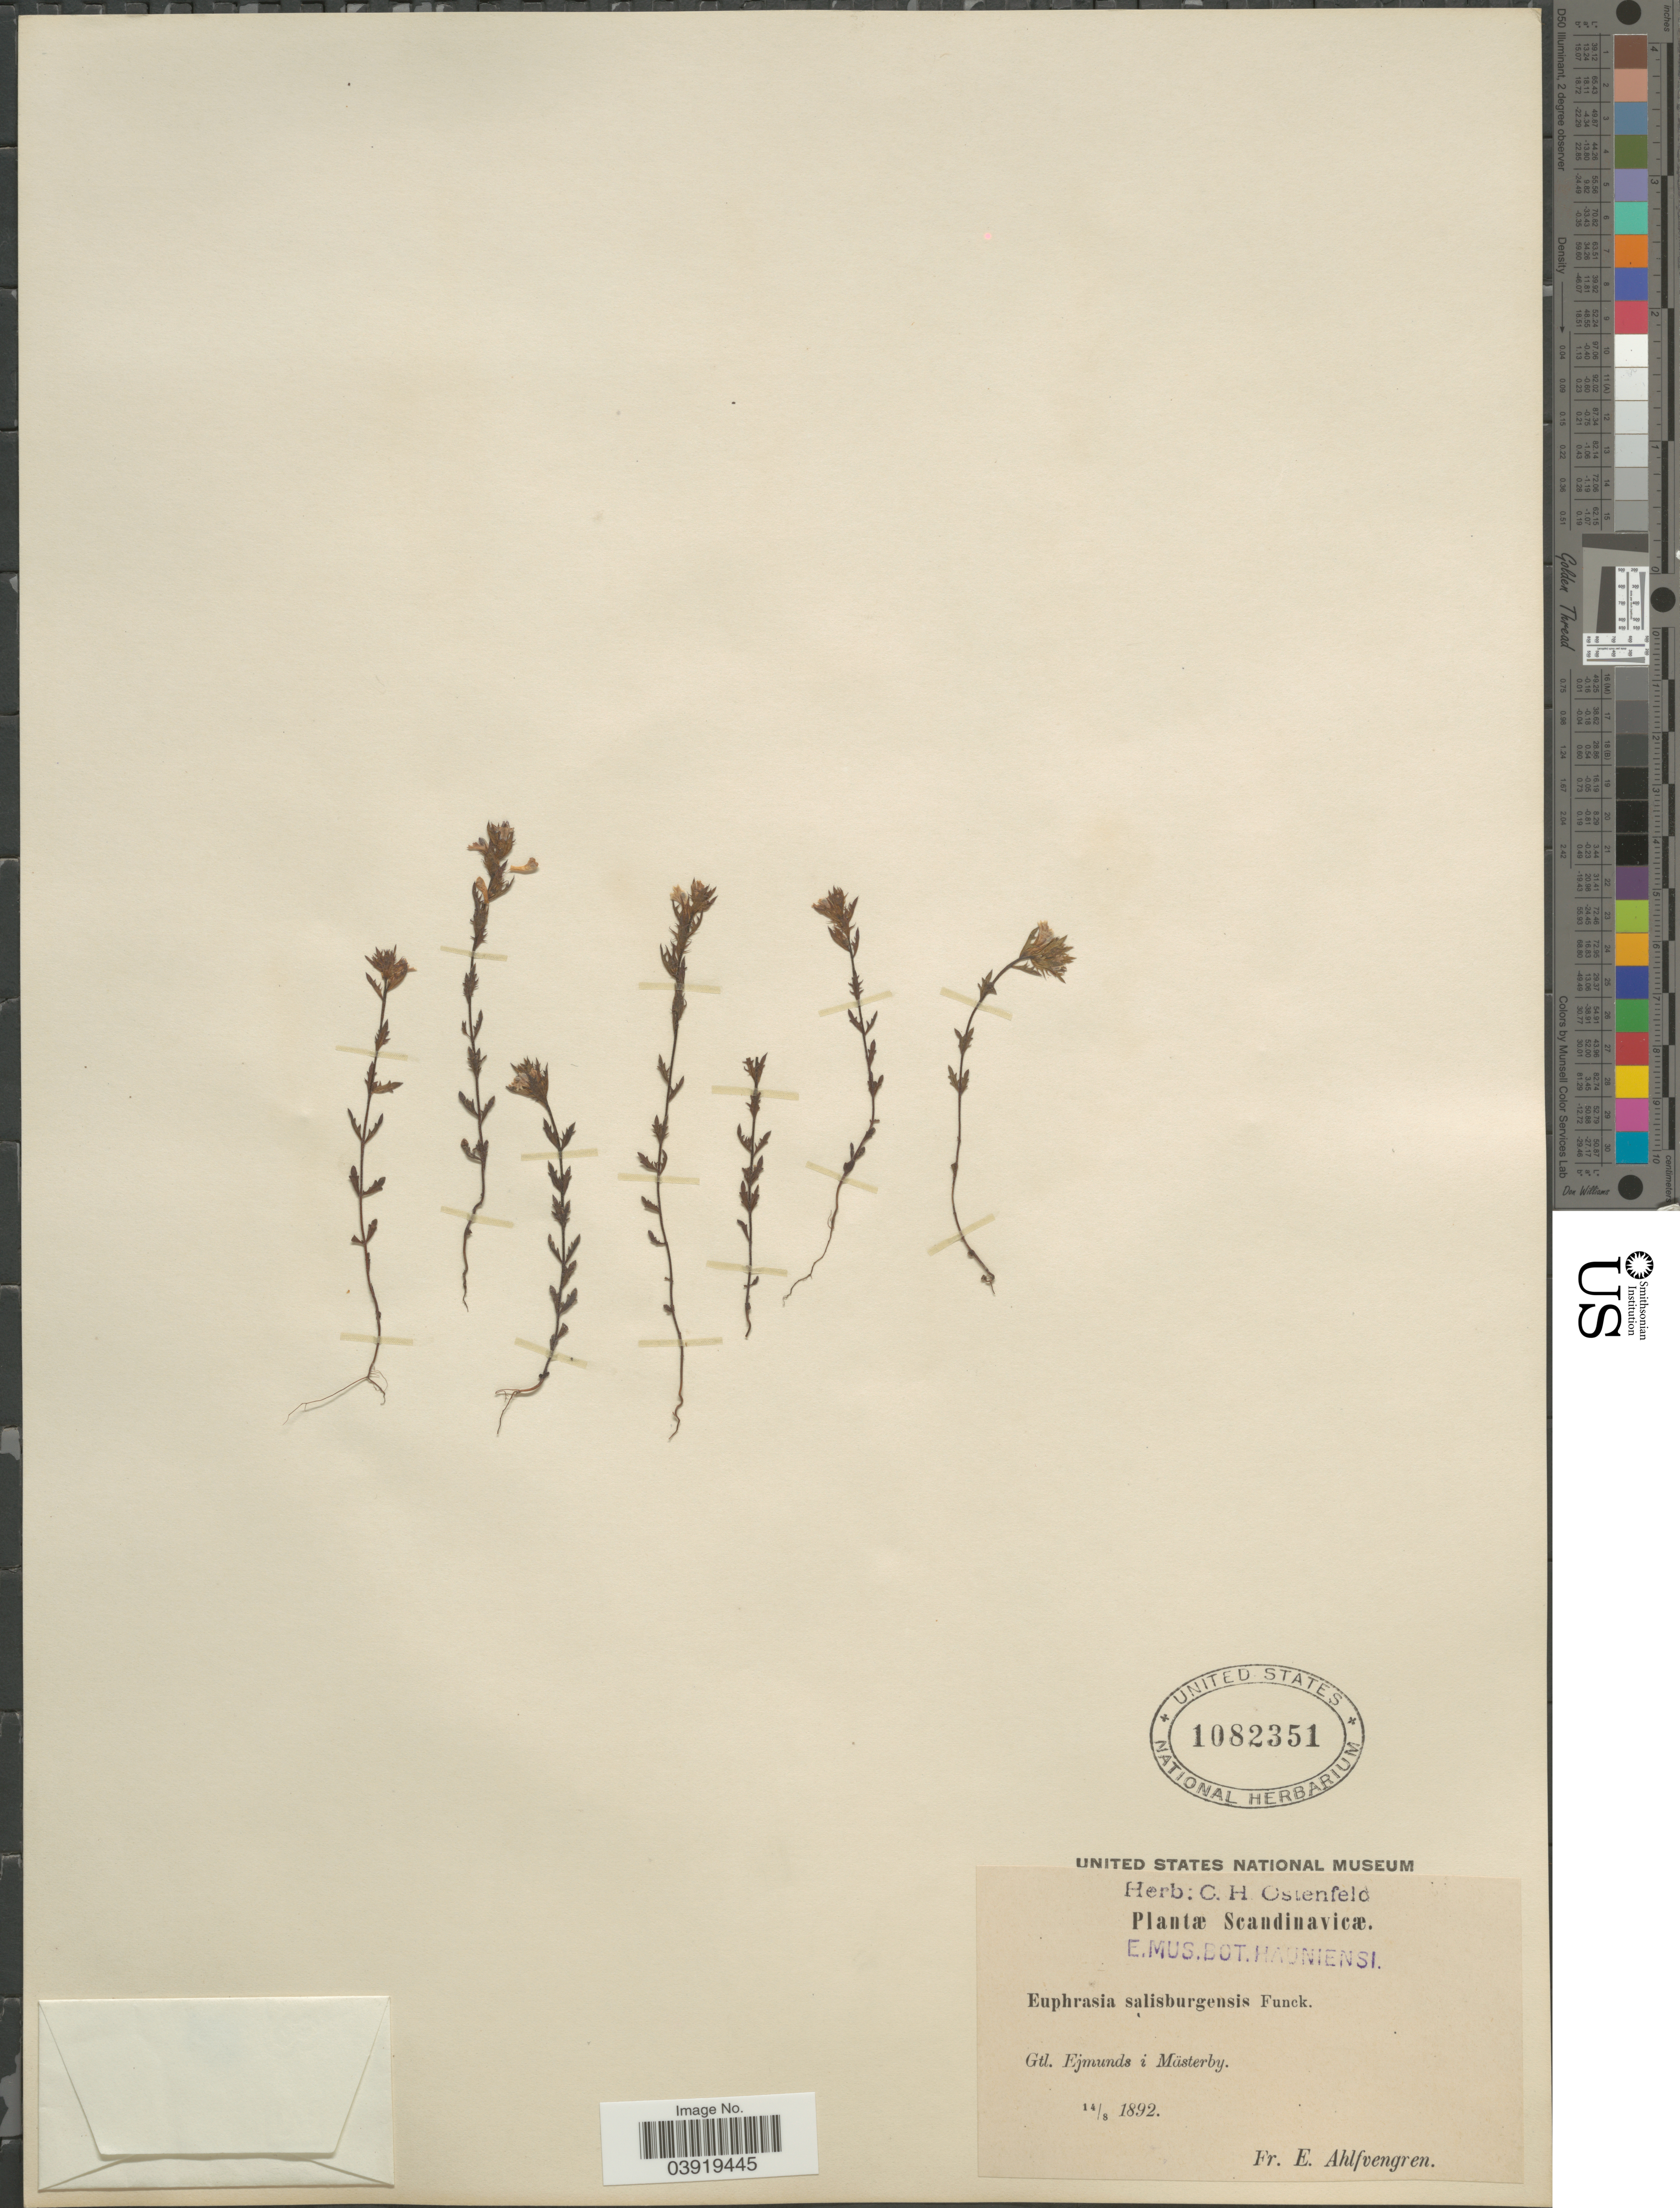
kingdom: Plantae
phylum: Tracheophyta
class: Magnoliopsida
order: Lamiales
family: Orobanchaceae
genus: Euphrasia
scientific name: Euphrasia salisburgensis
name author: Funck ex Hoppe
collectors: E. Ahlfvengren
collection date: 1892-08-14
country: Sweden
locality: Scandinavicæ. Gtl. Ejmunds i Mästerby.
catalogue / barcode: US 1082351